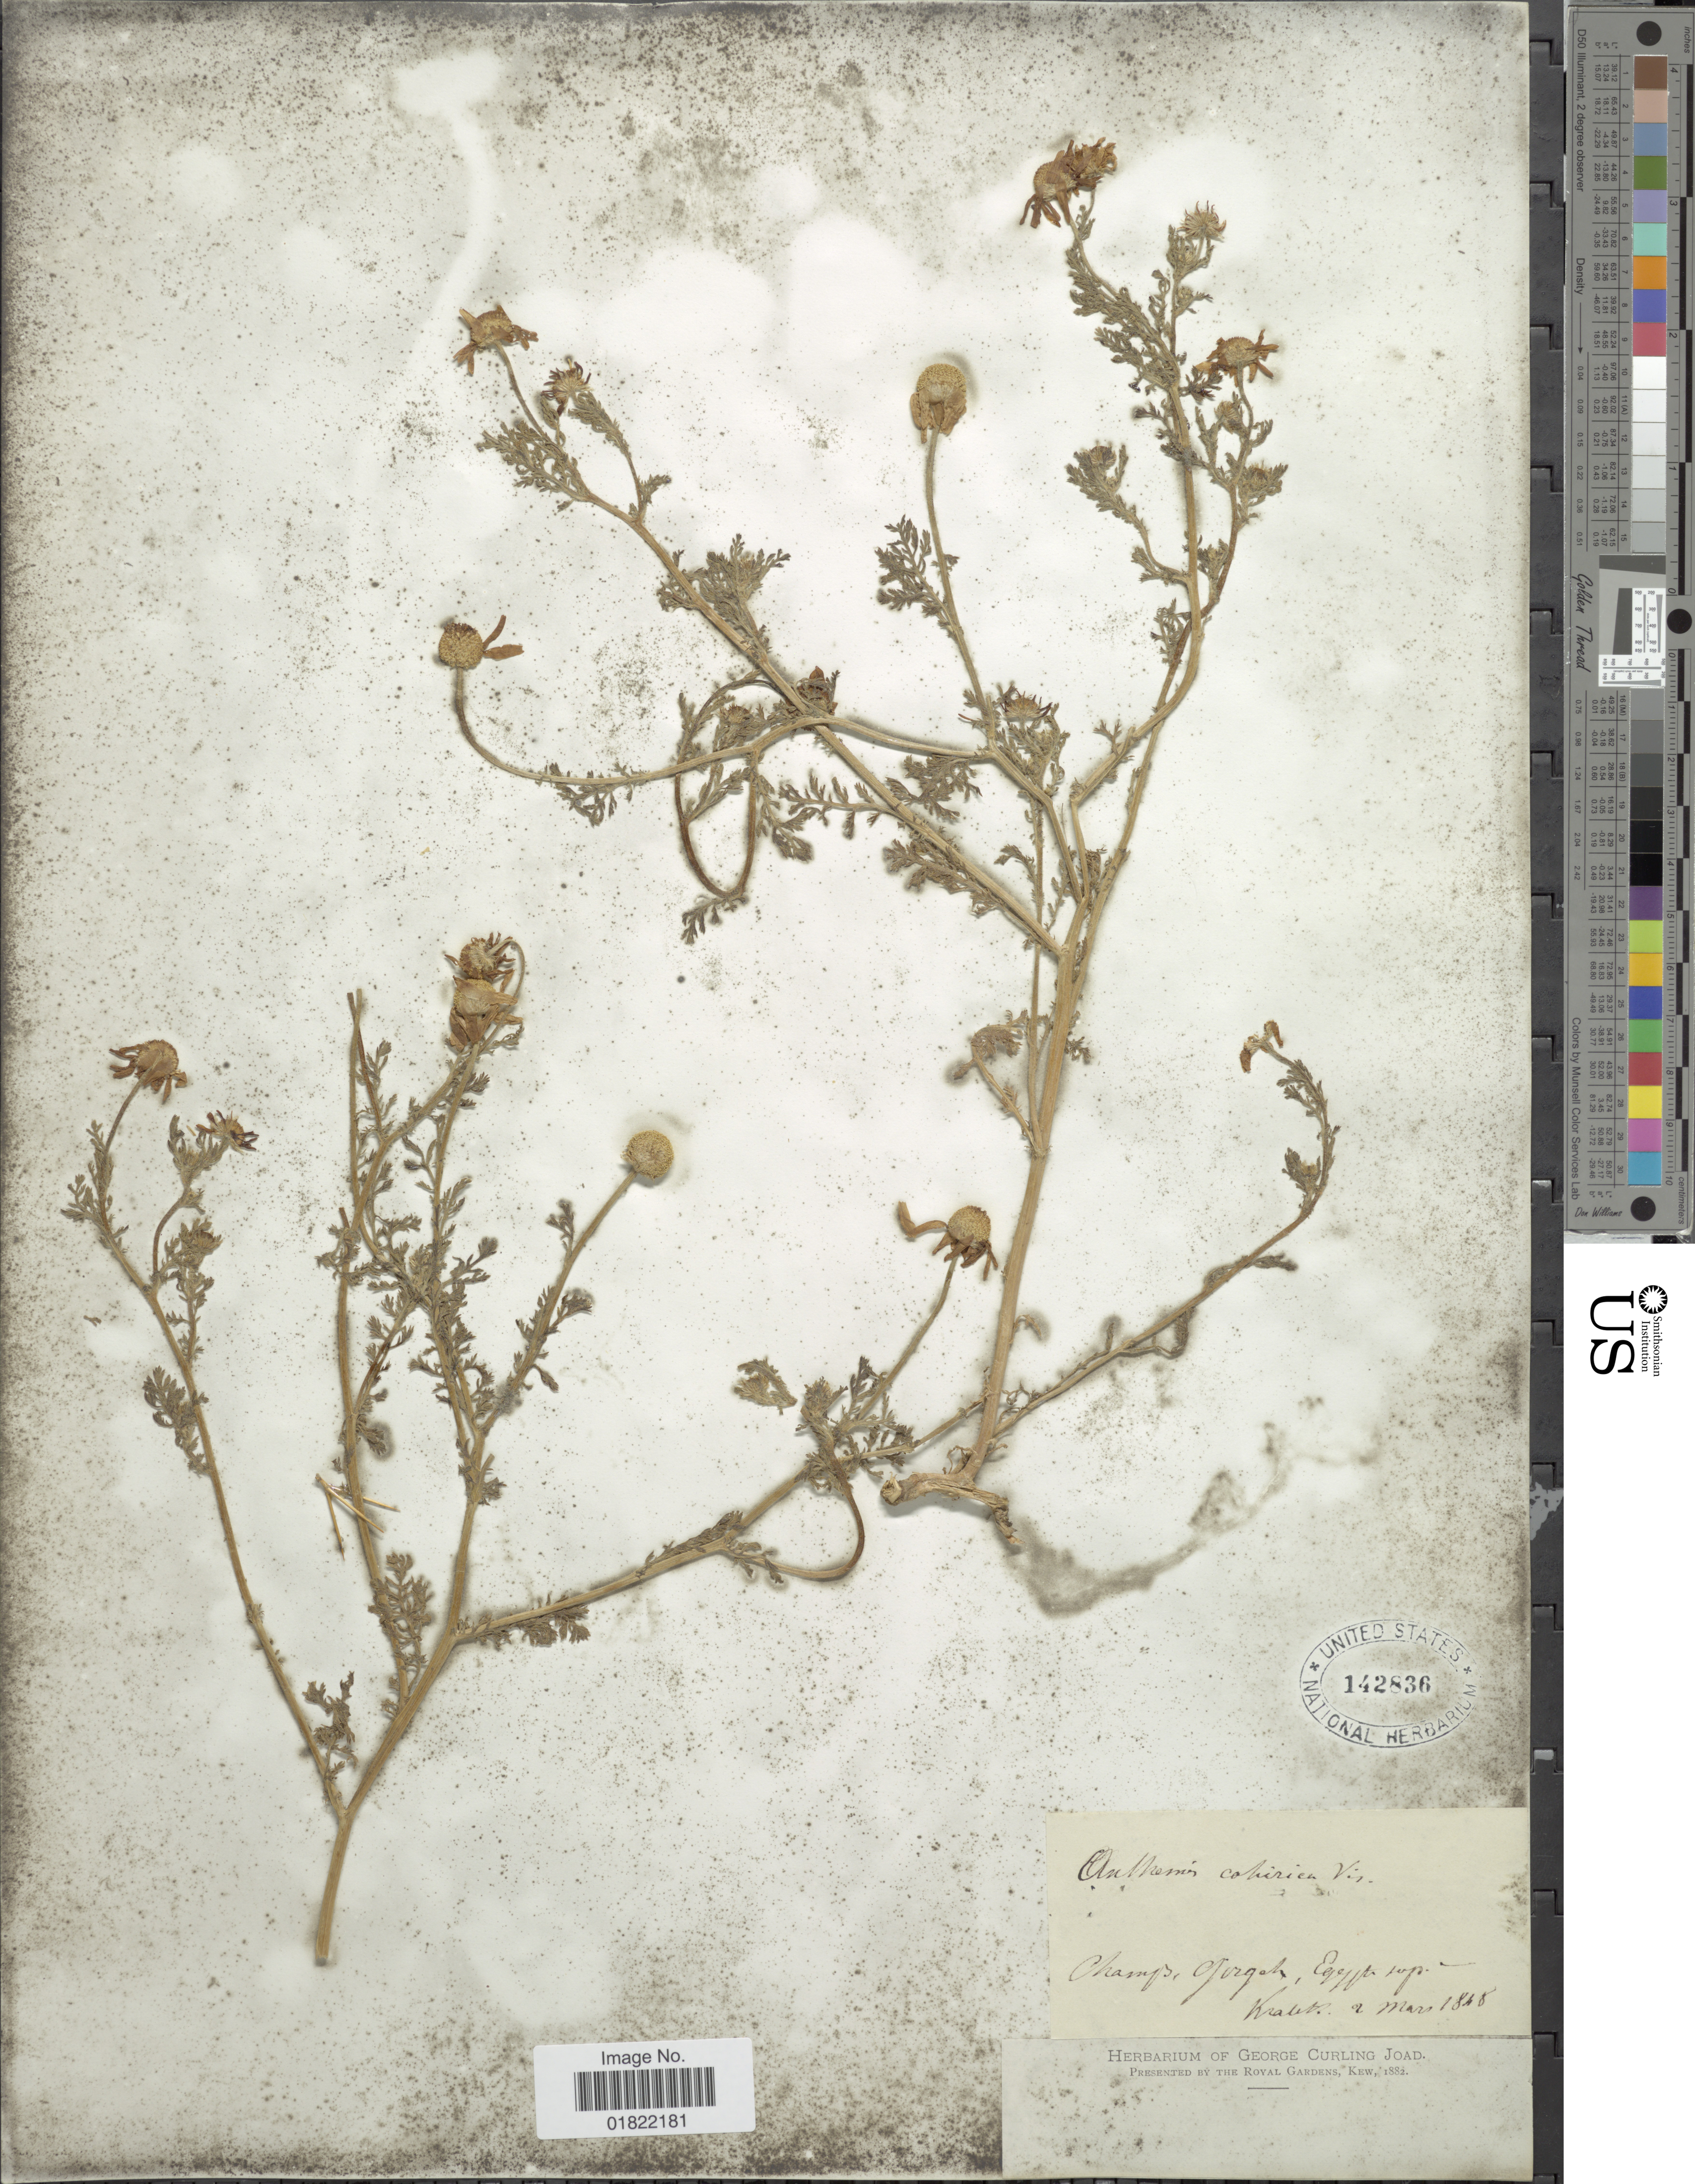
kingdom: Plantae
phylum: Tracheophyta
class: Magnoliopsida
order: Asterales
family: Asteraceae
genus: Anthemis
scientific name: Anthemis sp.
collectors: Kralik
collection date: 1848-03-02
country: Egypt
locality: Champs girgeh, Egypt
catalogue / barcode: US 142836